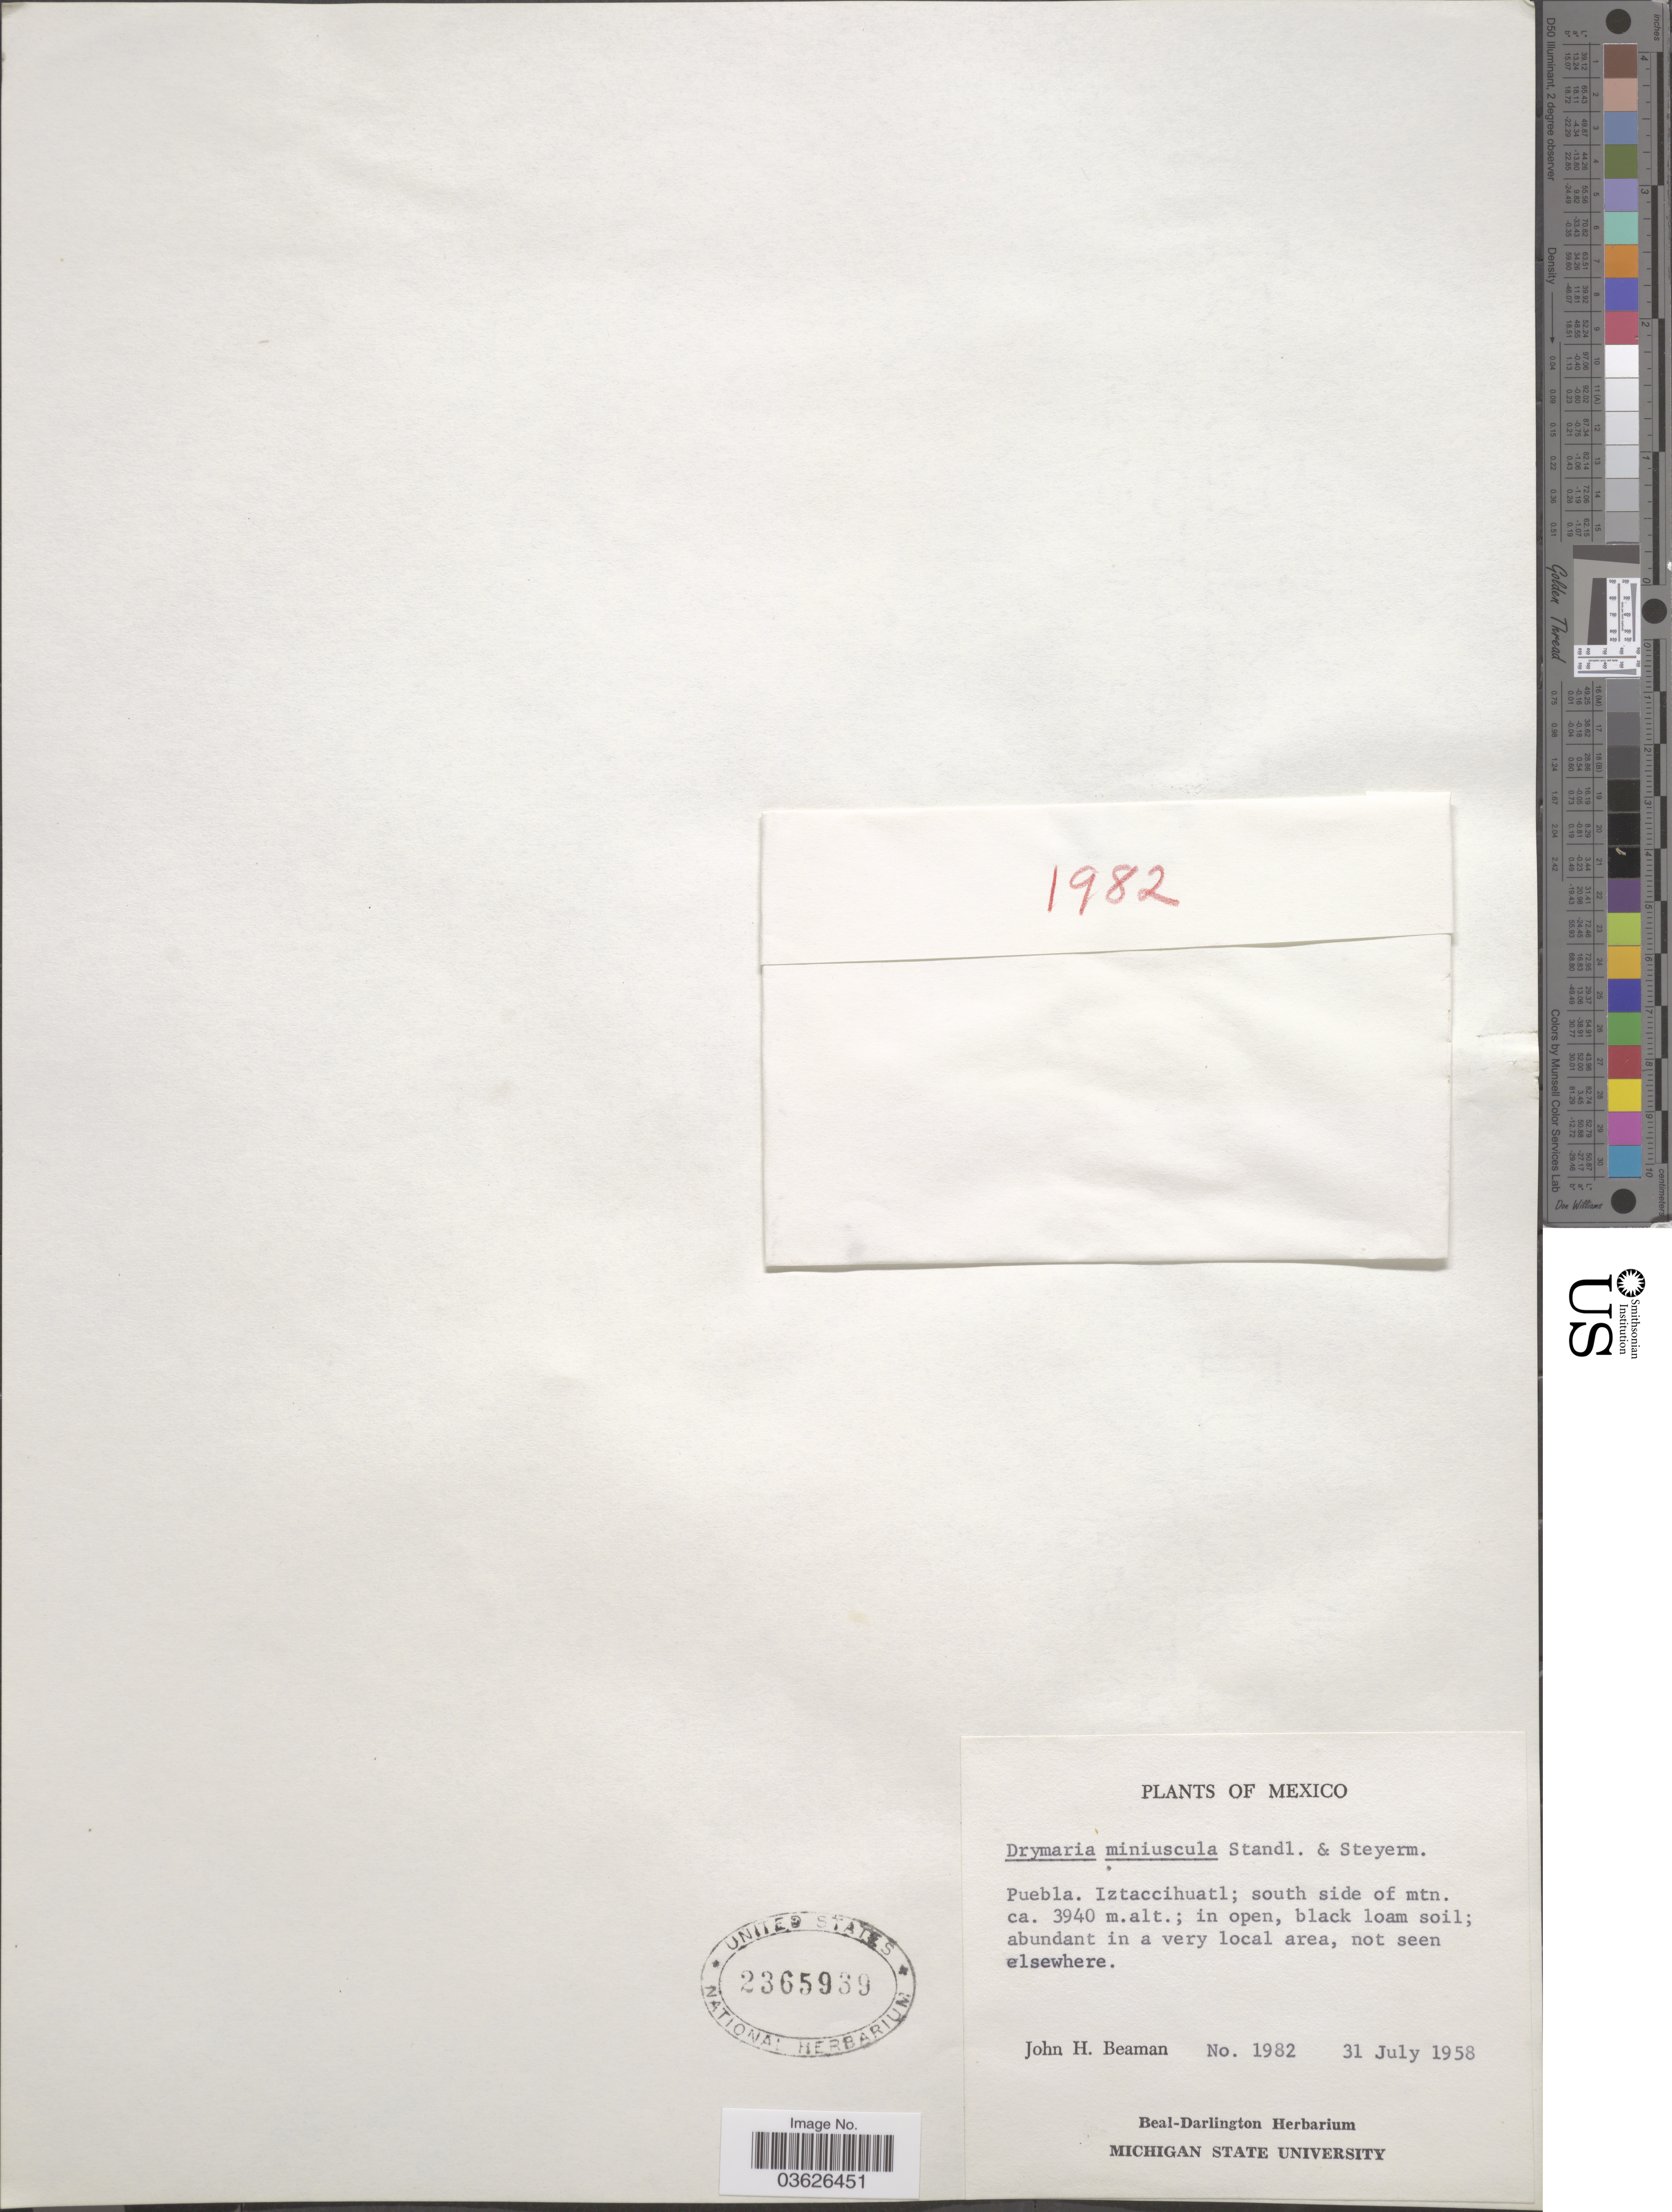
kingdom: Plantae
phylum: Tracheophyta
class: Magnoliopsida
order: Caryophyllales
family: Caryophyllaceae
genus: Drymaria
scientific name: Drymaria effusa var. depressa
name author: (Greene) J.A. Duke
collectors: J. H. Beaman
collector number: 1982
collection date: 1958-07-31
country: Mexico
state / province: Puebla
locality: Iztaccihuatl; south side of mtn.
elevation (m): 3940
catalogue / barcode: US 2365939